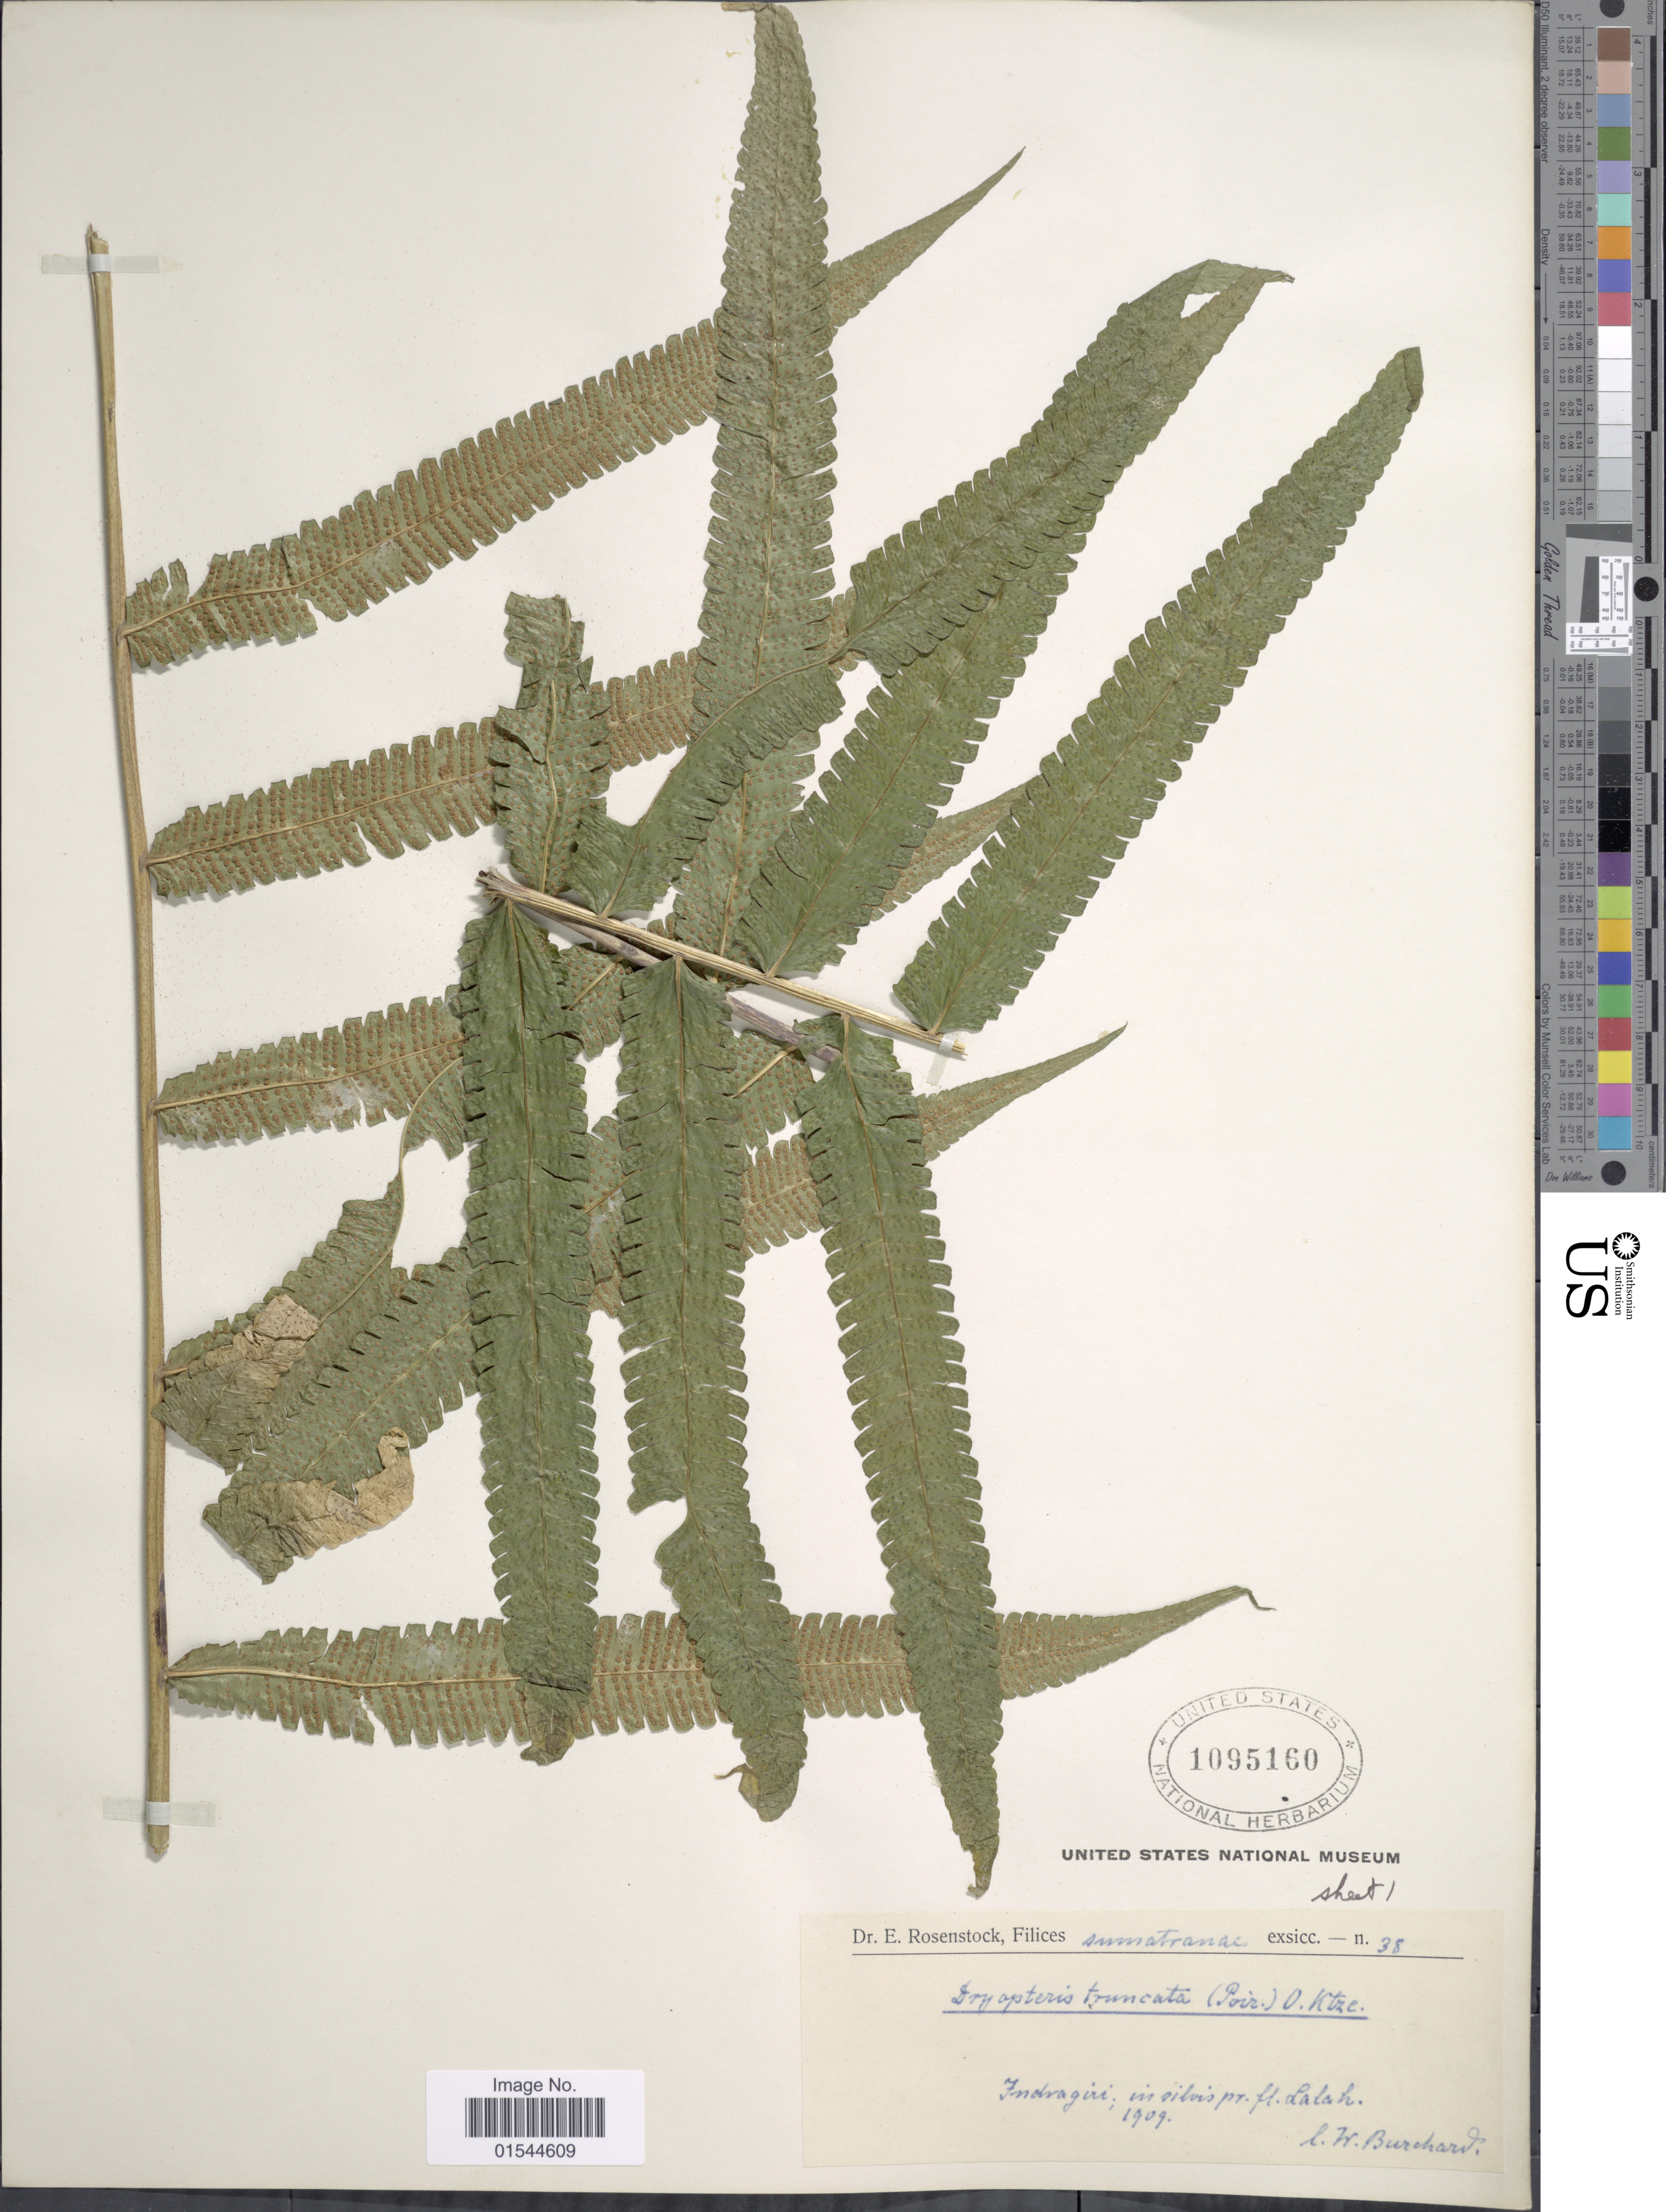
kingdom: Plantae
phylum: Tracheophyta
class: Polypodiopsida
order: Polypodiales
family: Thelypteridaceae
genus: Pneumatopteris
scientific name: Pneumatopteris truncata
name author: (Poir.) Holttum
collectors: W. Burchard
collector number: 38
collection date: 1909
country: Indonesia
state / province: Sumatra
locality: Indragiri; in silvis pr. ft. Lalah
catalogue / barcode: US 1095160